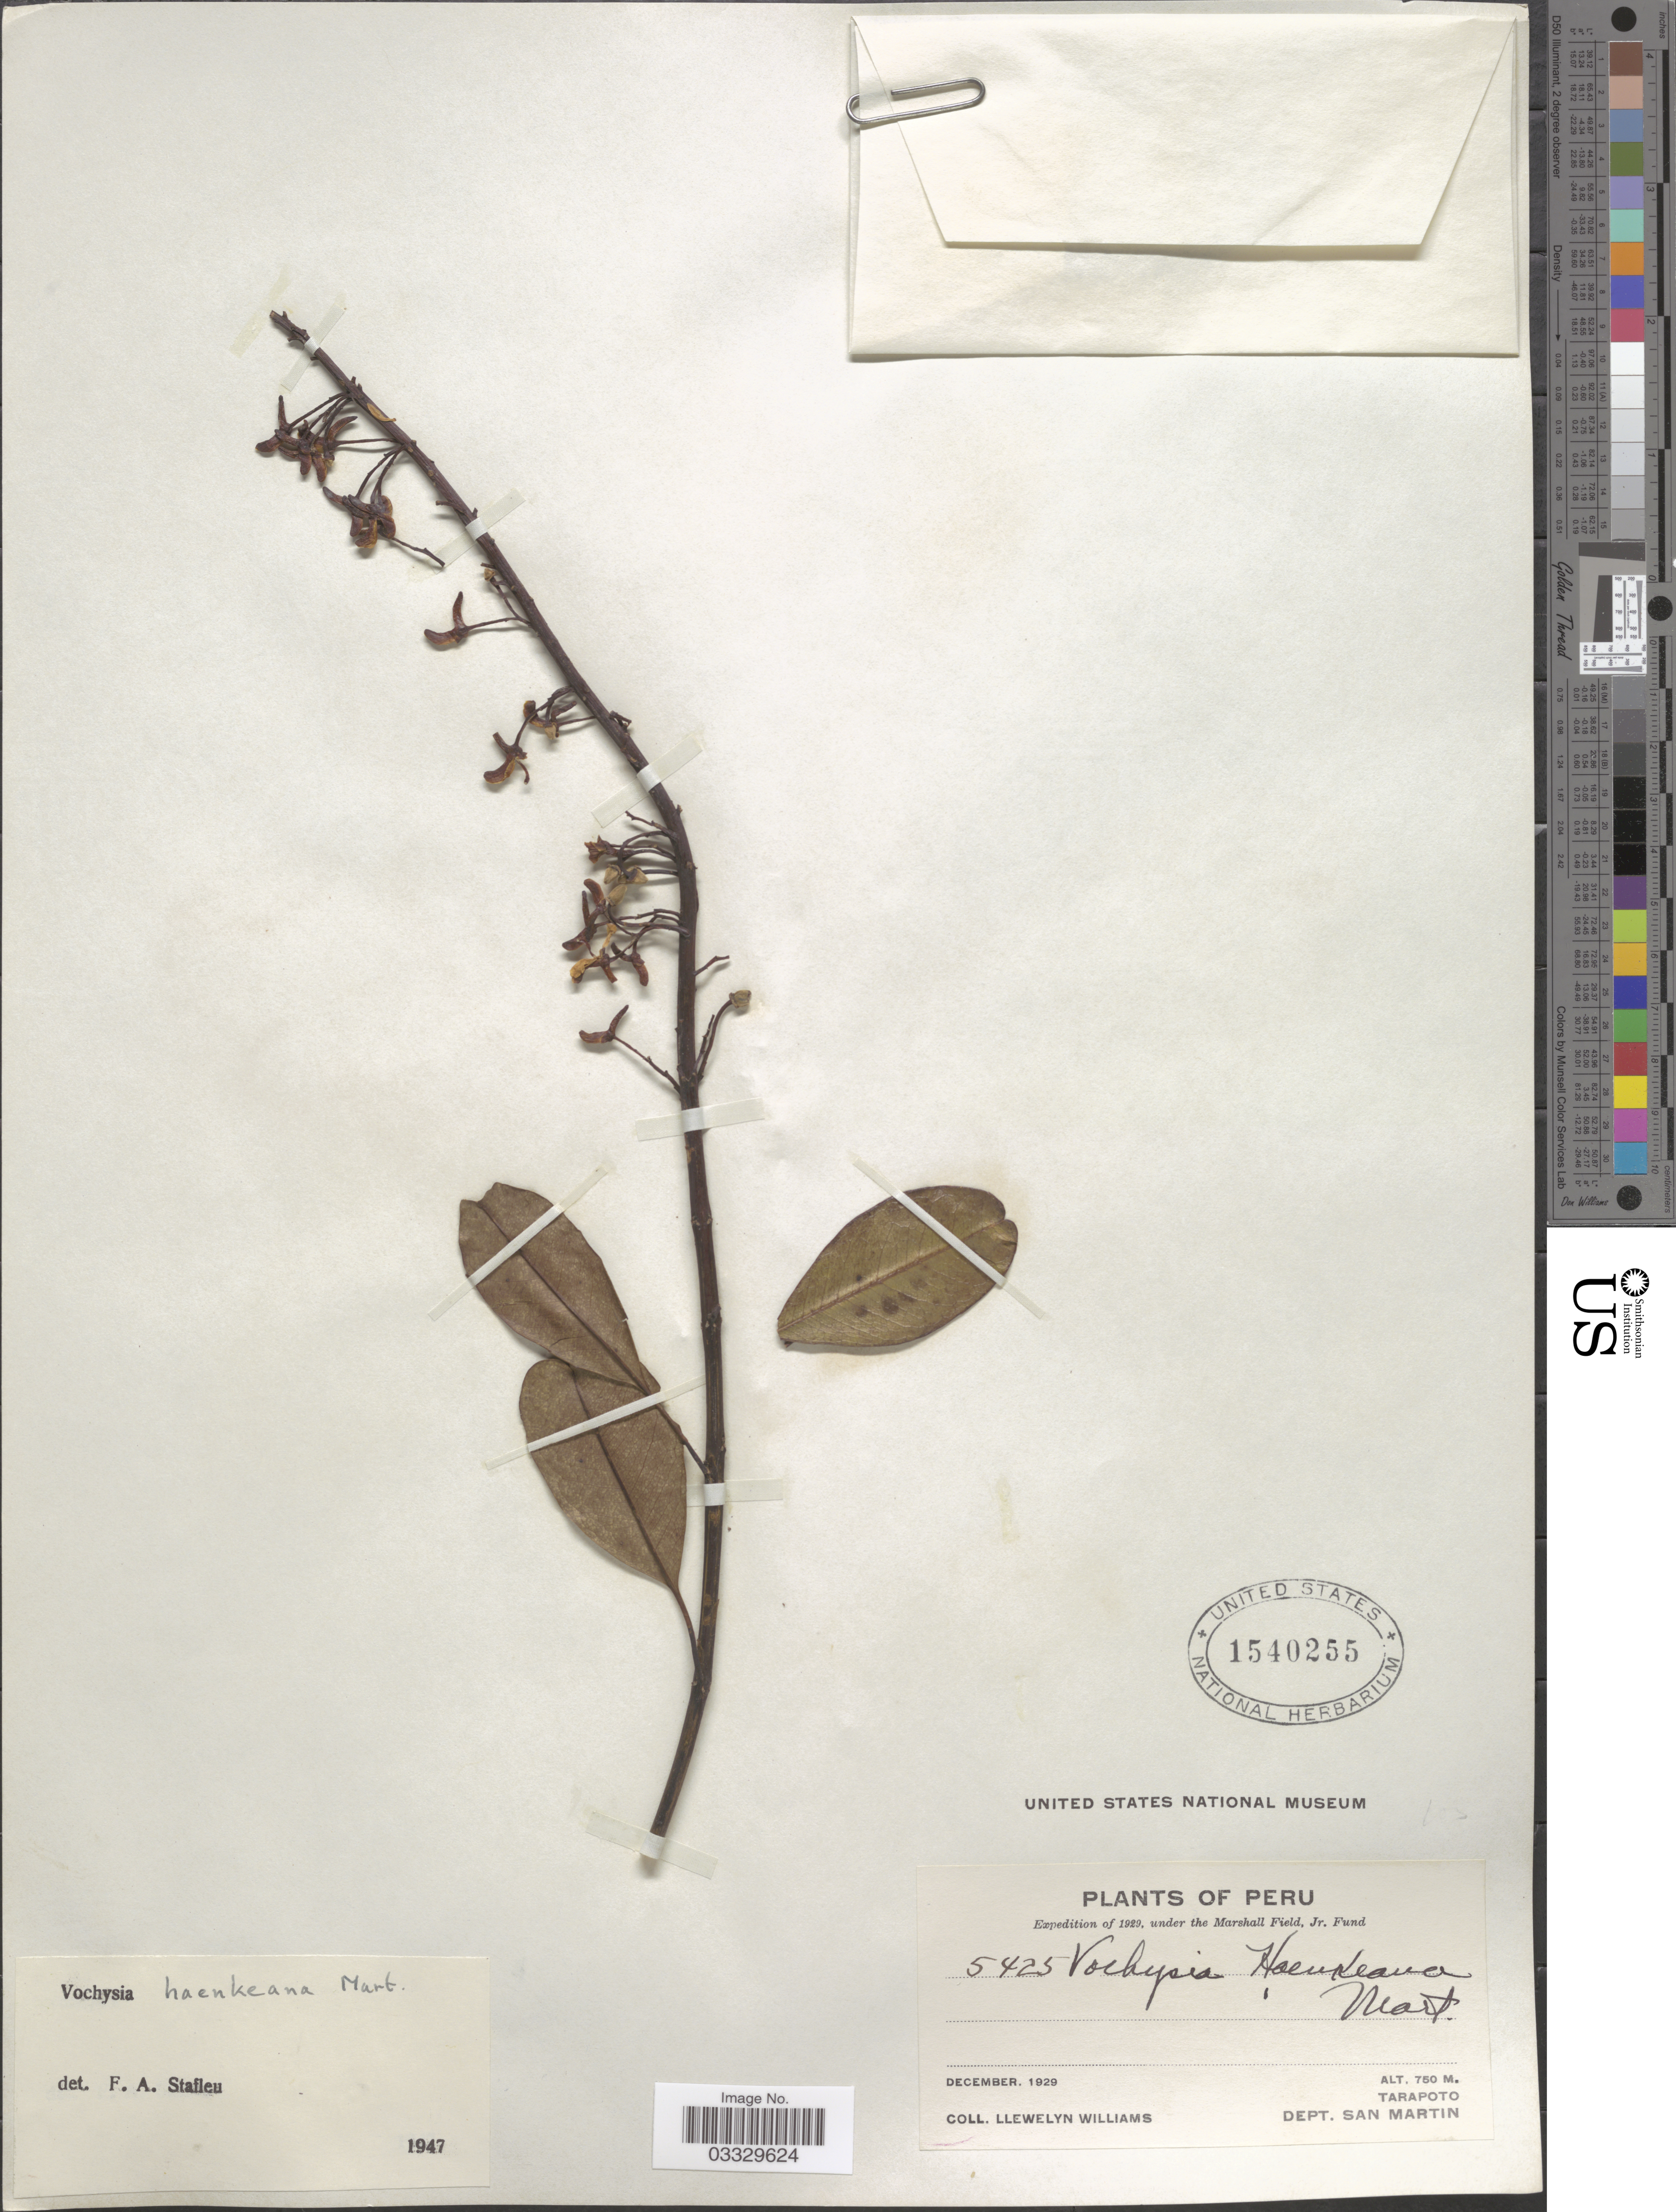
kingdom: Plantae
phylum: Tracheophyta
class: Magnoliopsida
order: Myrtales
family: Vochysiaceae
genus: Vochysia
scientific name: Vochysia haenkeana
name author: Mart.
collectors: Ll. Williams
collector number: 5425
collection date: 1929-12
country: Peru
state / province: San Martín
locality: Tarapoto. Dept. San Martin.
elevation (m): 750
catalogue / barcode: US 1540255